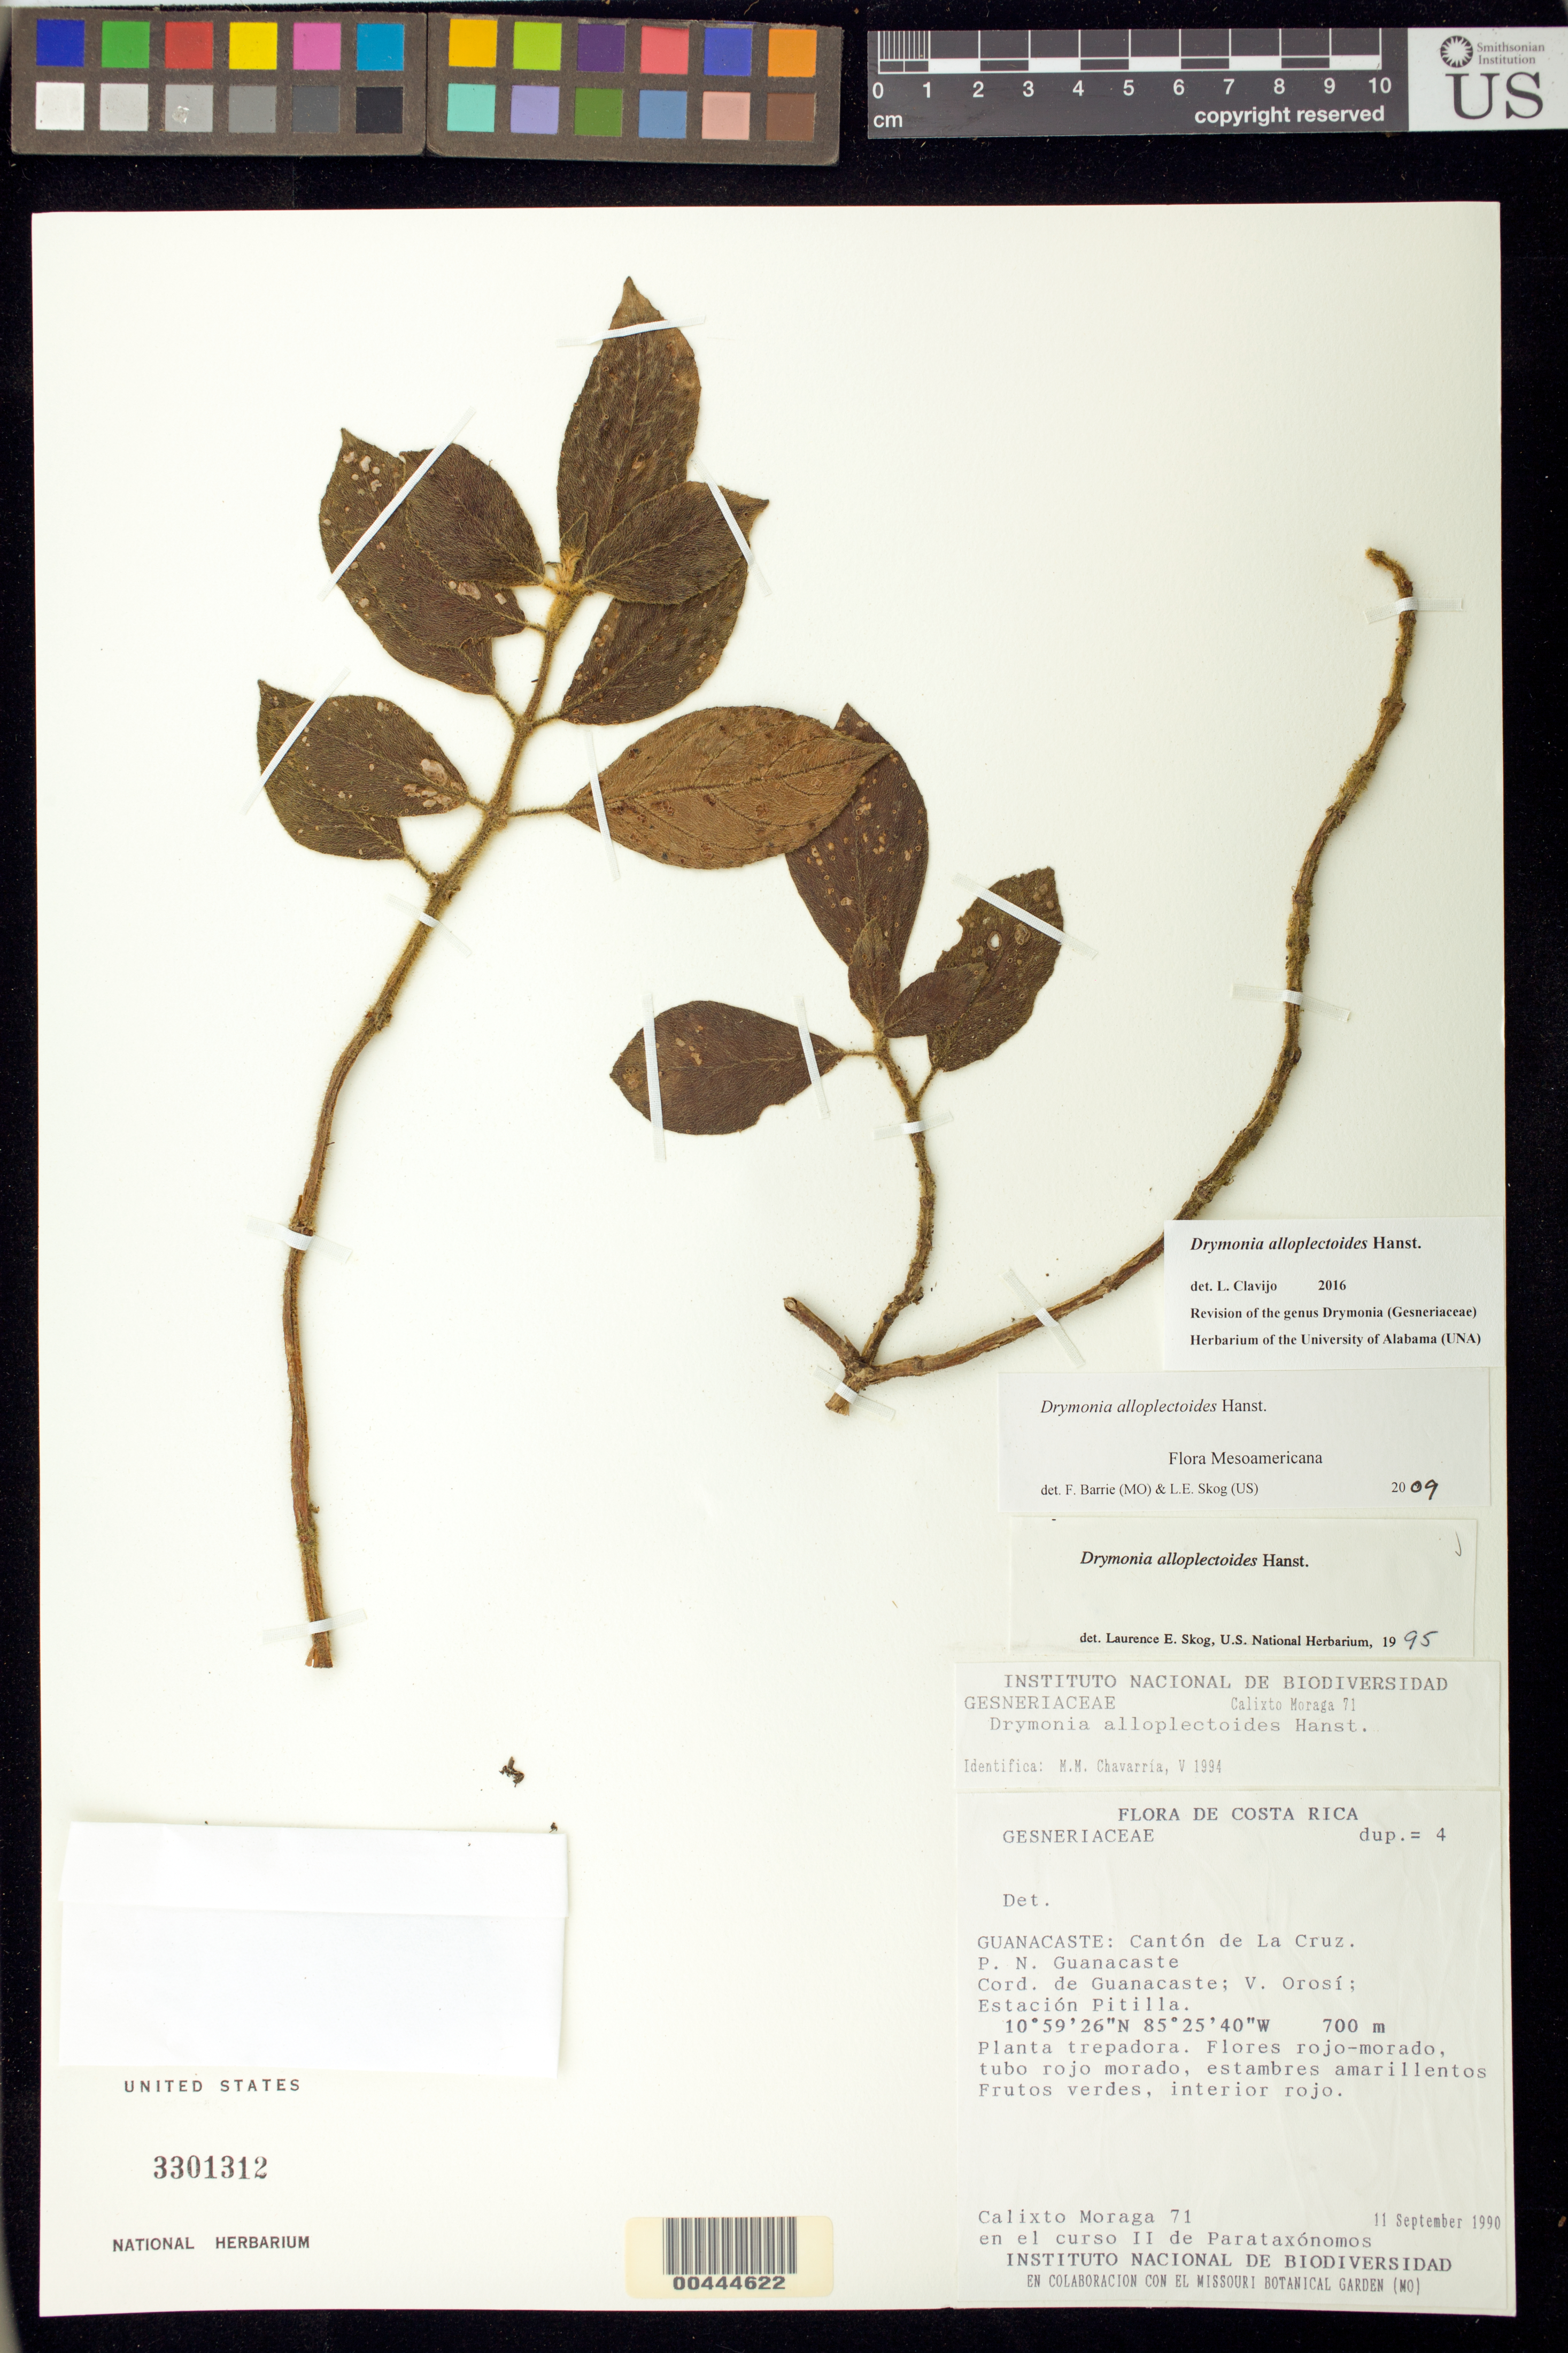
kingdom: Plantae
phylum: Tracheophyta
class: Magnoliopsida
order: Lamiales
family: Gesneriaceae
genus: Drymonia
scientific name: Drymonia alloplectoides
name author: Hanst.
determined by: Skog, Laurence E.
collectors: C. Moraga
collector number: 71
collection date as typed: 11 Sep 1990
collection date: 1990-09-11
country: Costa Rica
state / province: Guanacaste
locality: Cantón de La Cruz, P.N. Guanacaste, Cord. de Guanacaste; V. Orosí, Estación Pitilla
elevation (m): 700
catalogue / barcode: US 3301312